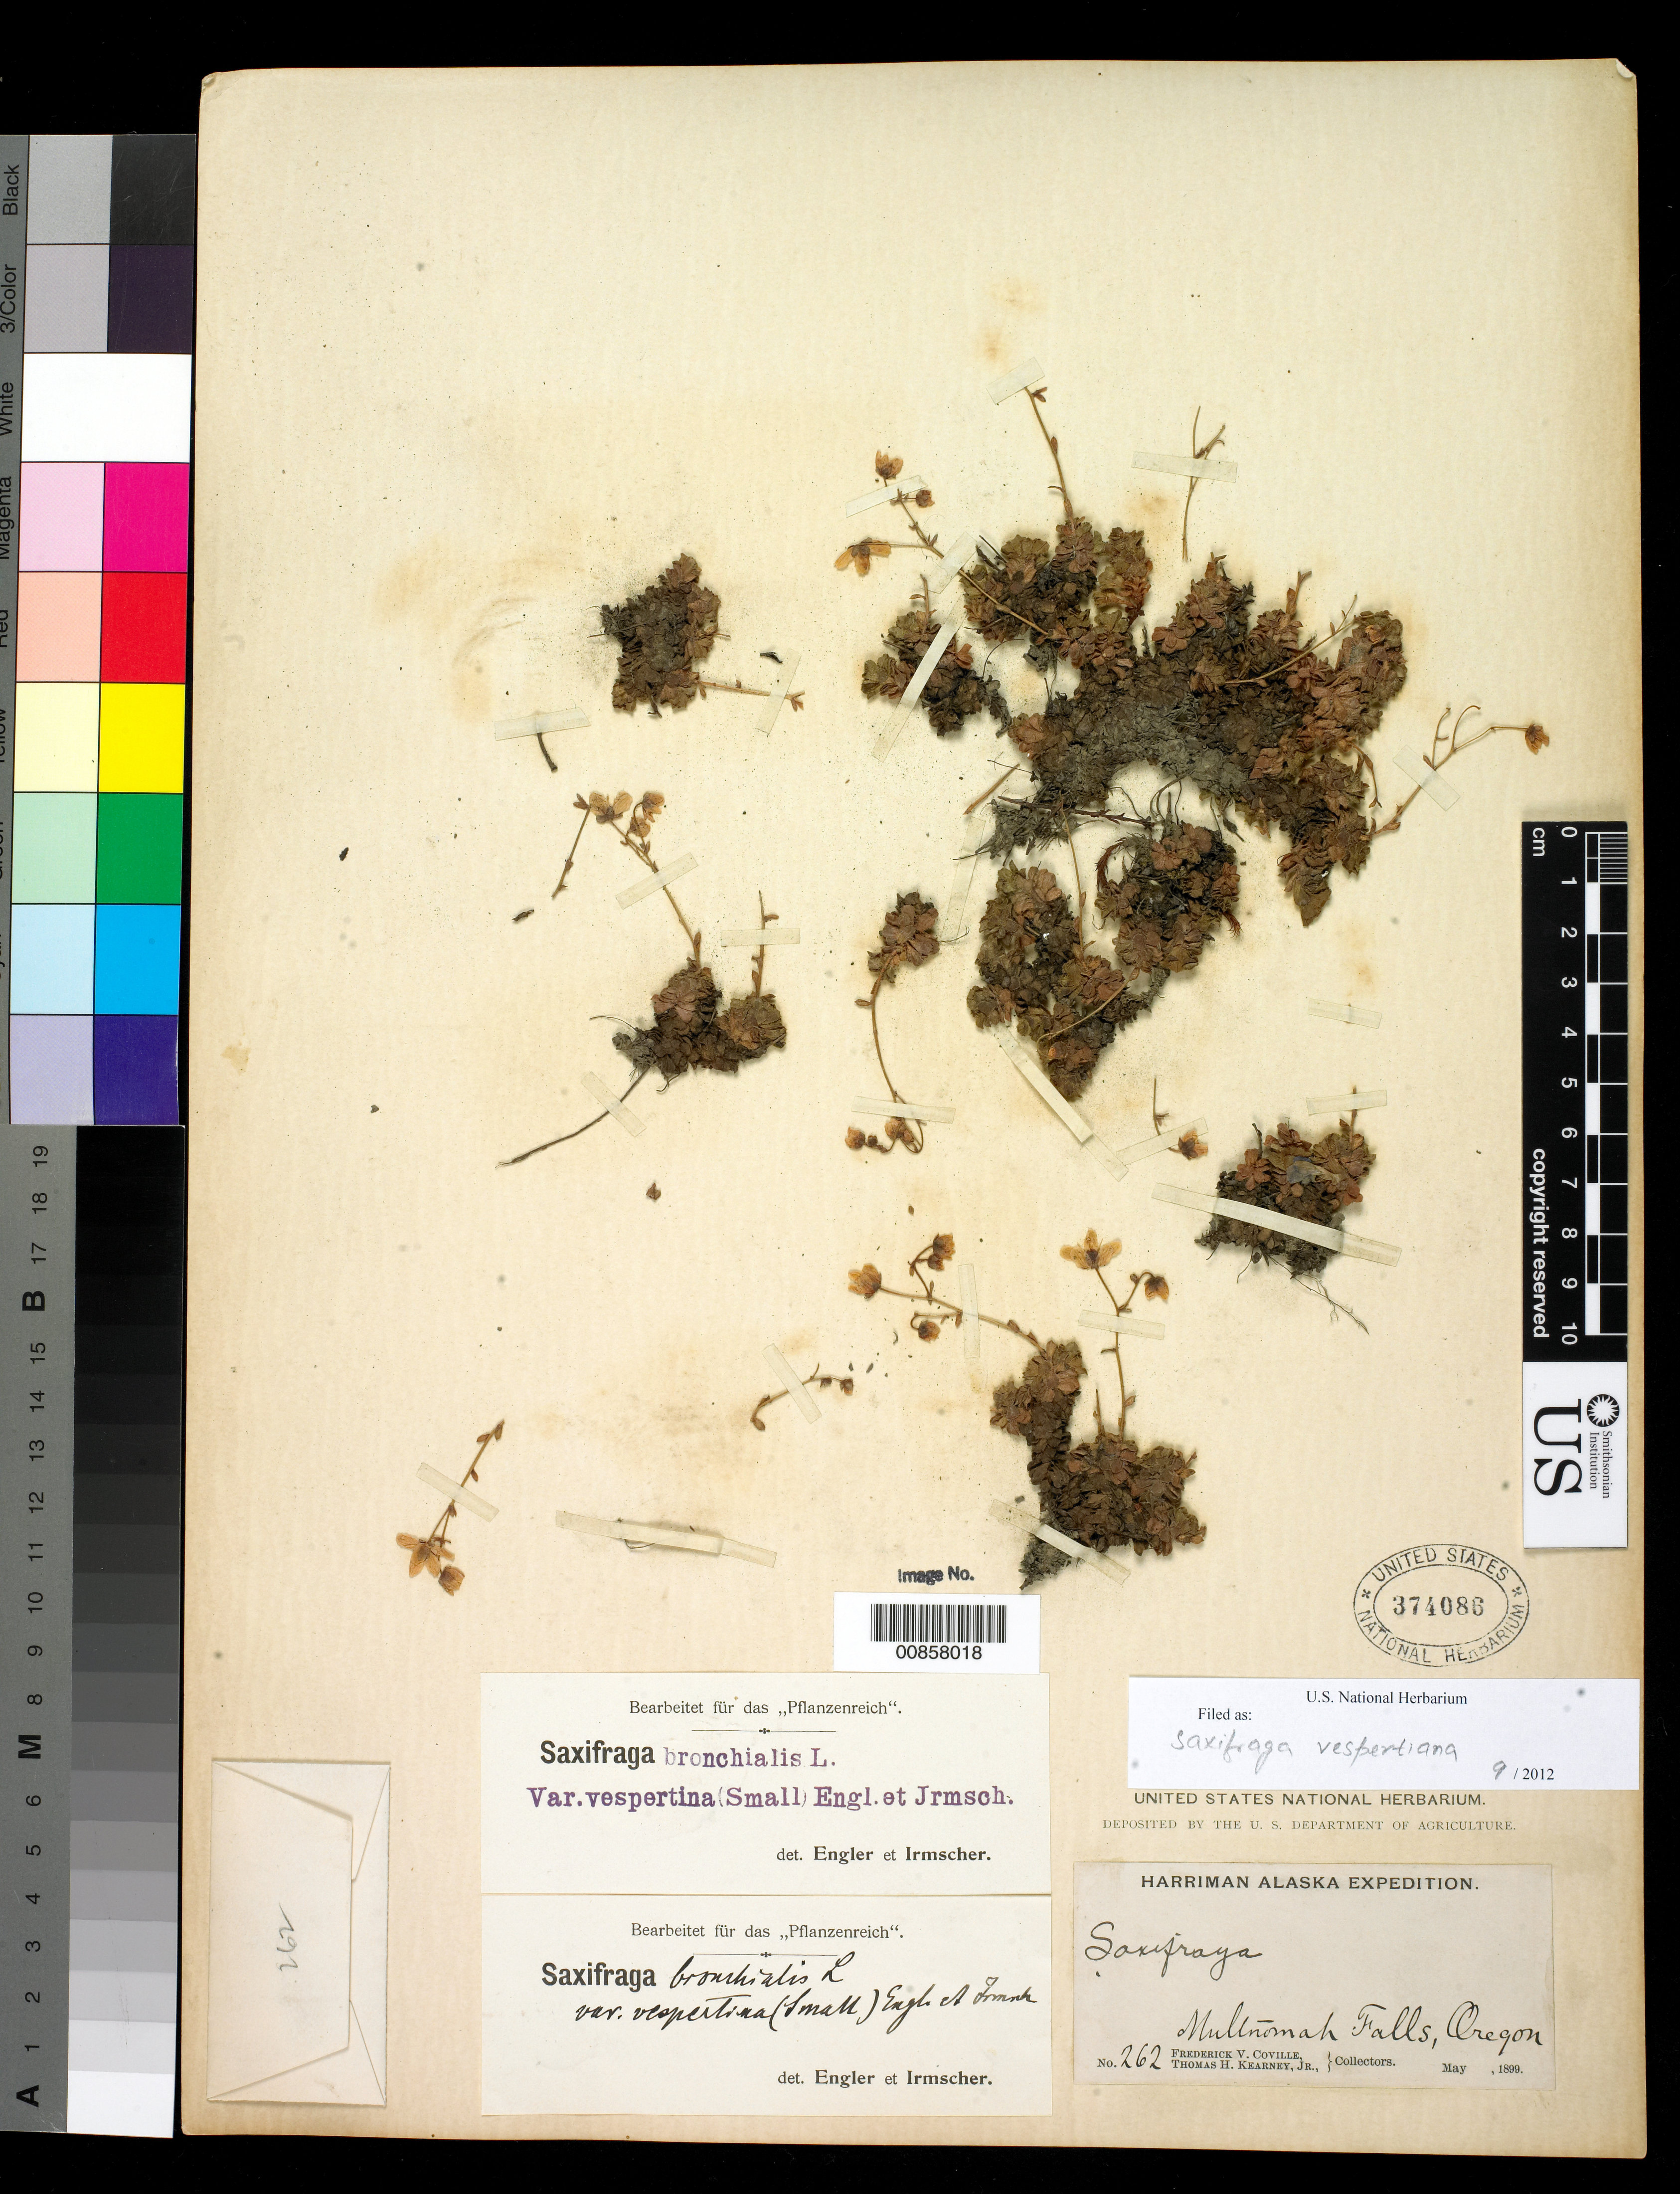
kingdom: Plantae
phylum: Tracheophyta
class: Magnoliopsida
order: Saxifragales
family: Saxifragaceae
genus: Saxifraga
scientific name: Saxifraga vespertina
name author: (Small) Fedde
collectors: F. V. Coville & T. H. Kearney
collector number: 262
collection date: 1899-05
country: United States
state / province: Oregon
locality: Multnomah Falls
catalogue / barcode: US 374088